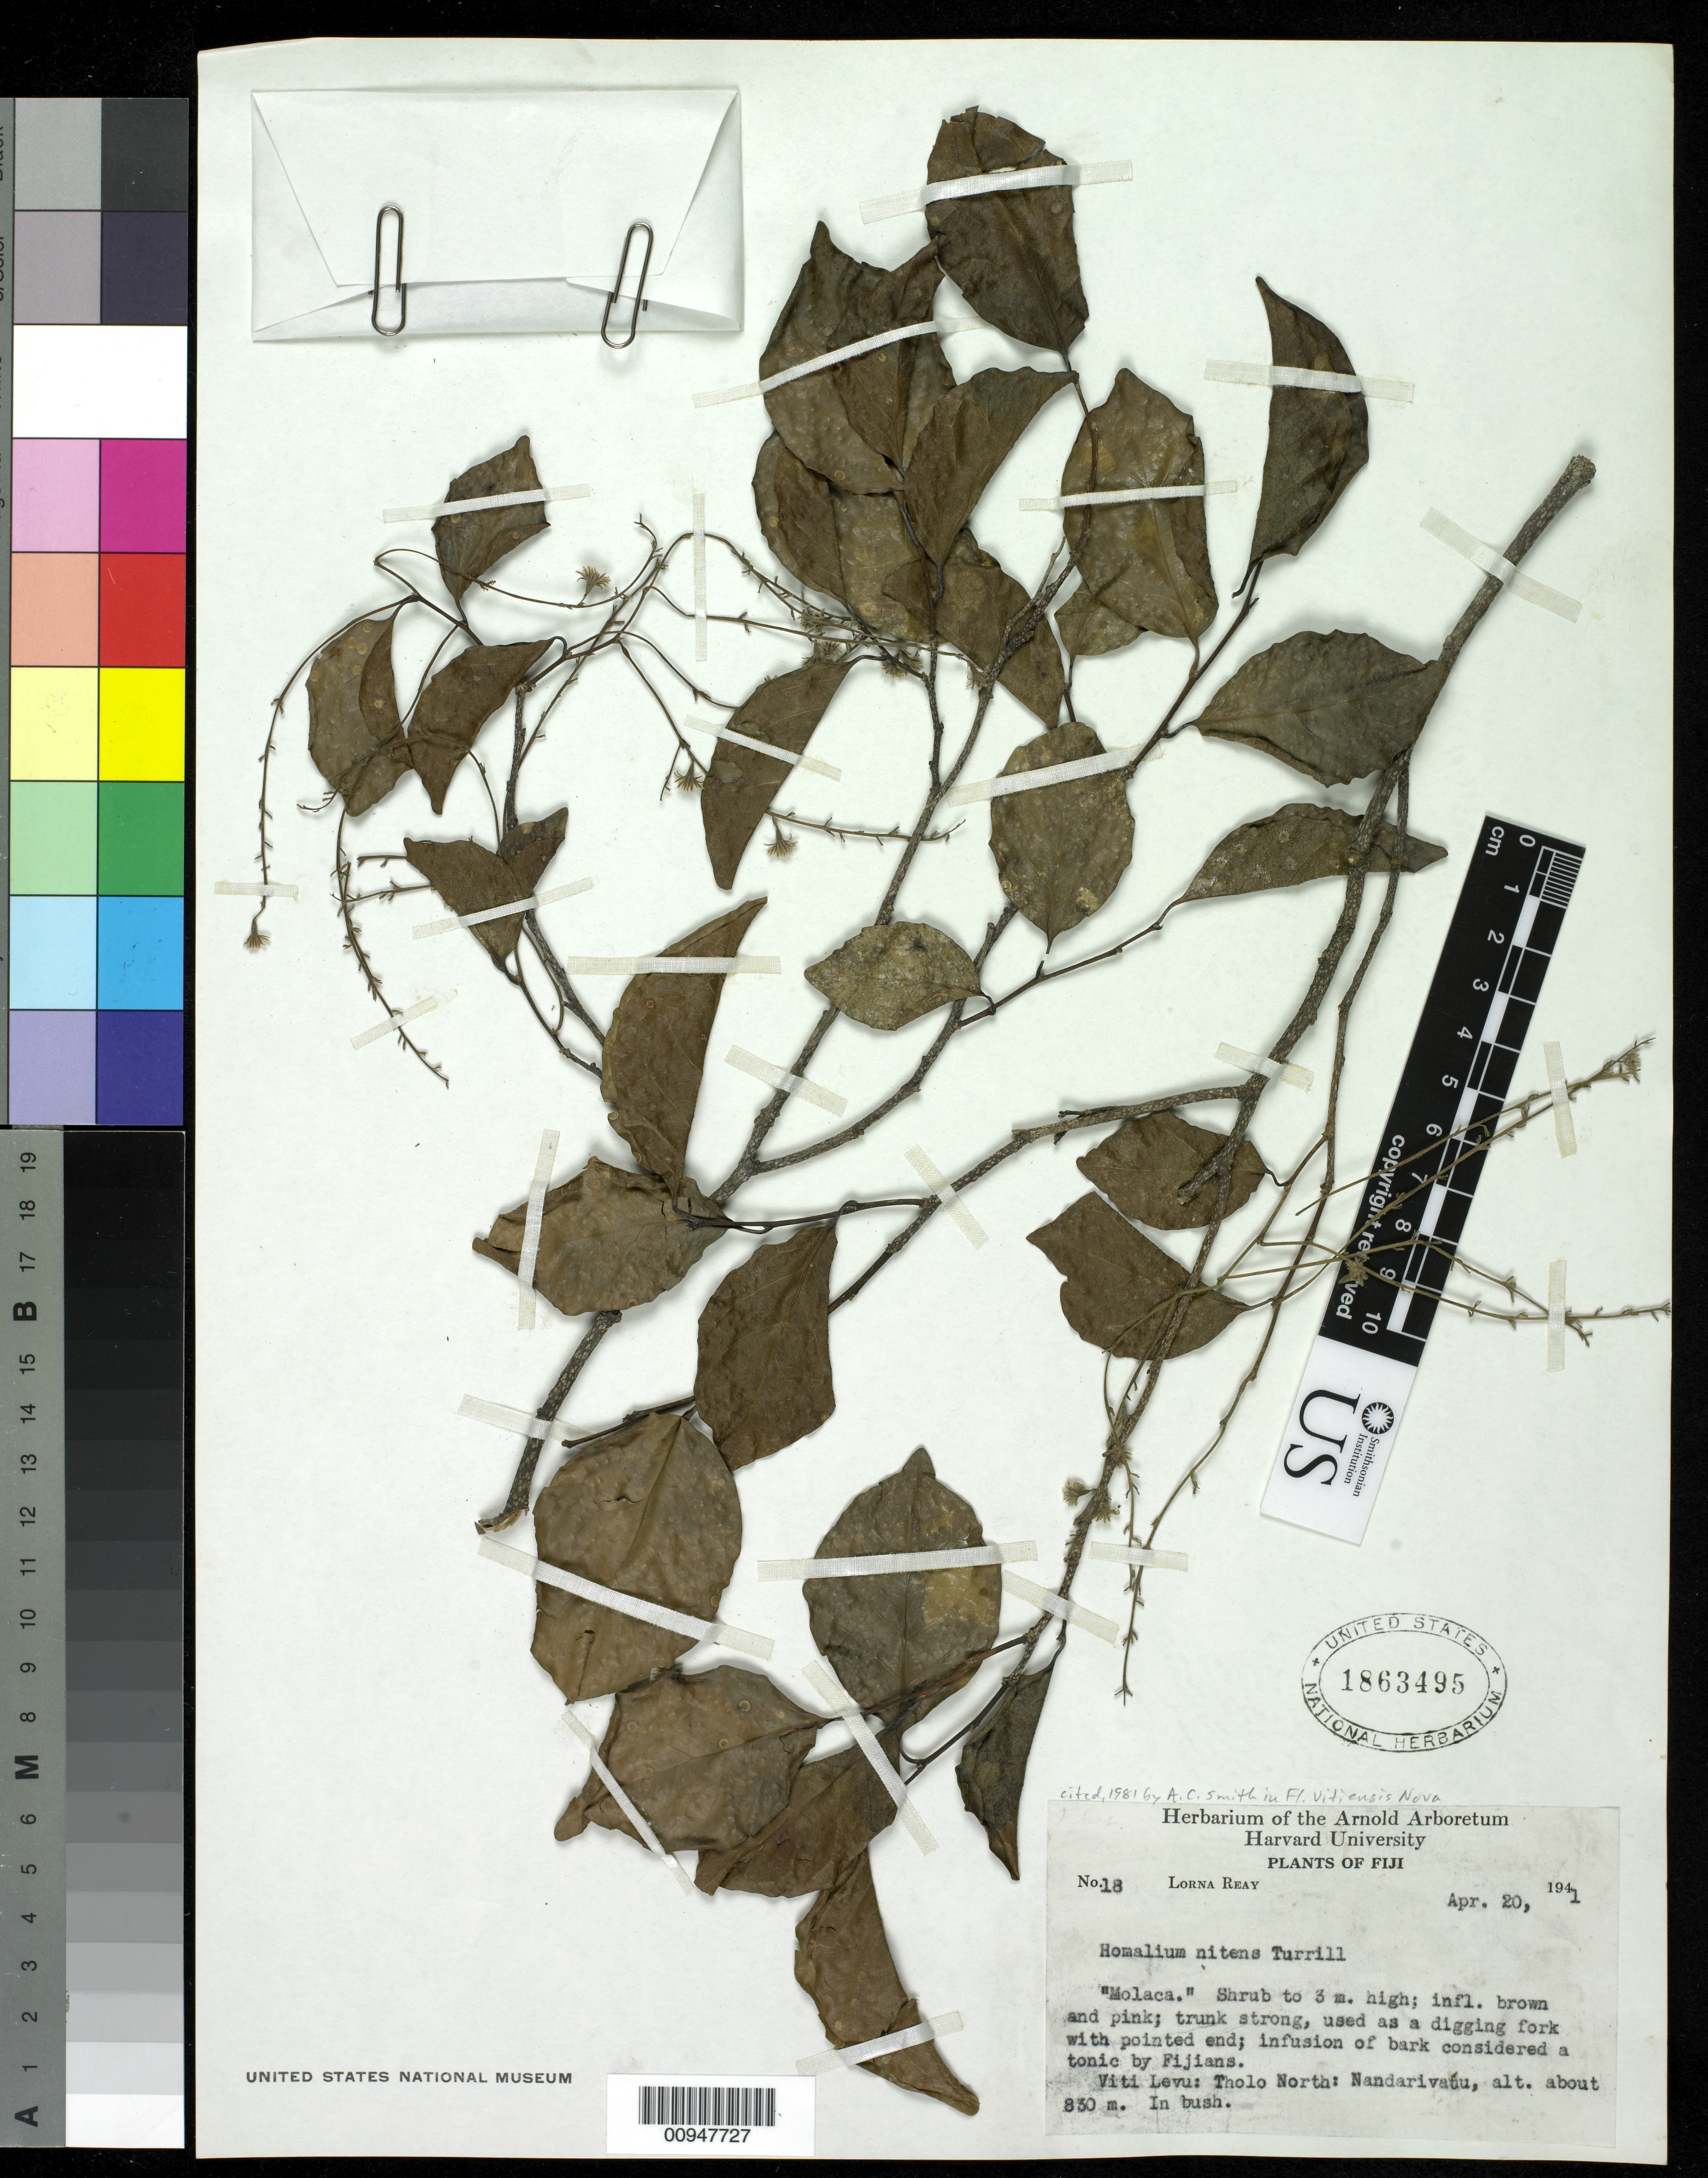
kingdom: Plantae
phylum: Tracheophyta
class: Magnoliopsida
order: Malpighiales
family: Salicaceae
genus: Homalium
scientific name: Homalium nitens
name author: Turrill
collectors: L. Reay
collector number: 18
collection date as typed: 20 Apr 1941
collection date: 1941-04-20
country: Fiji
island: Viti Levu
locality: Viti Levu:Tholo North: Nandarivauu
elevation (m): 830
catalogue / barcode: US 1863495